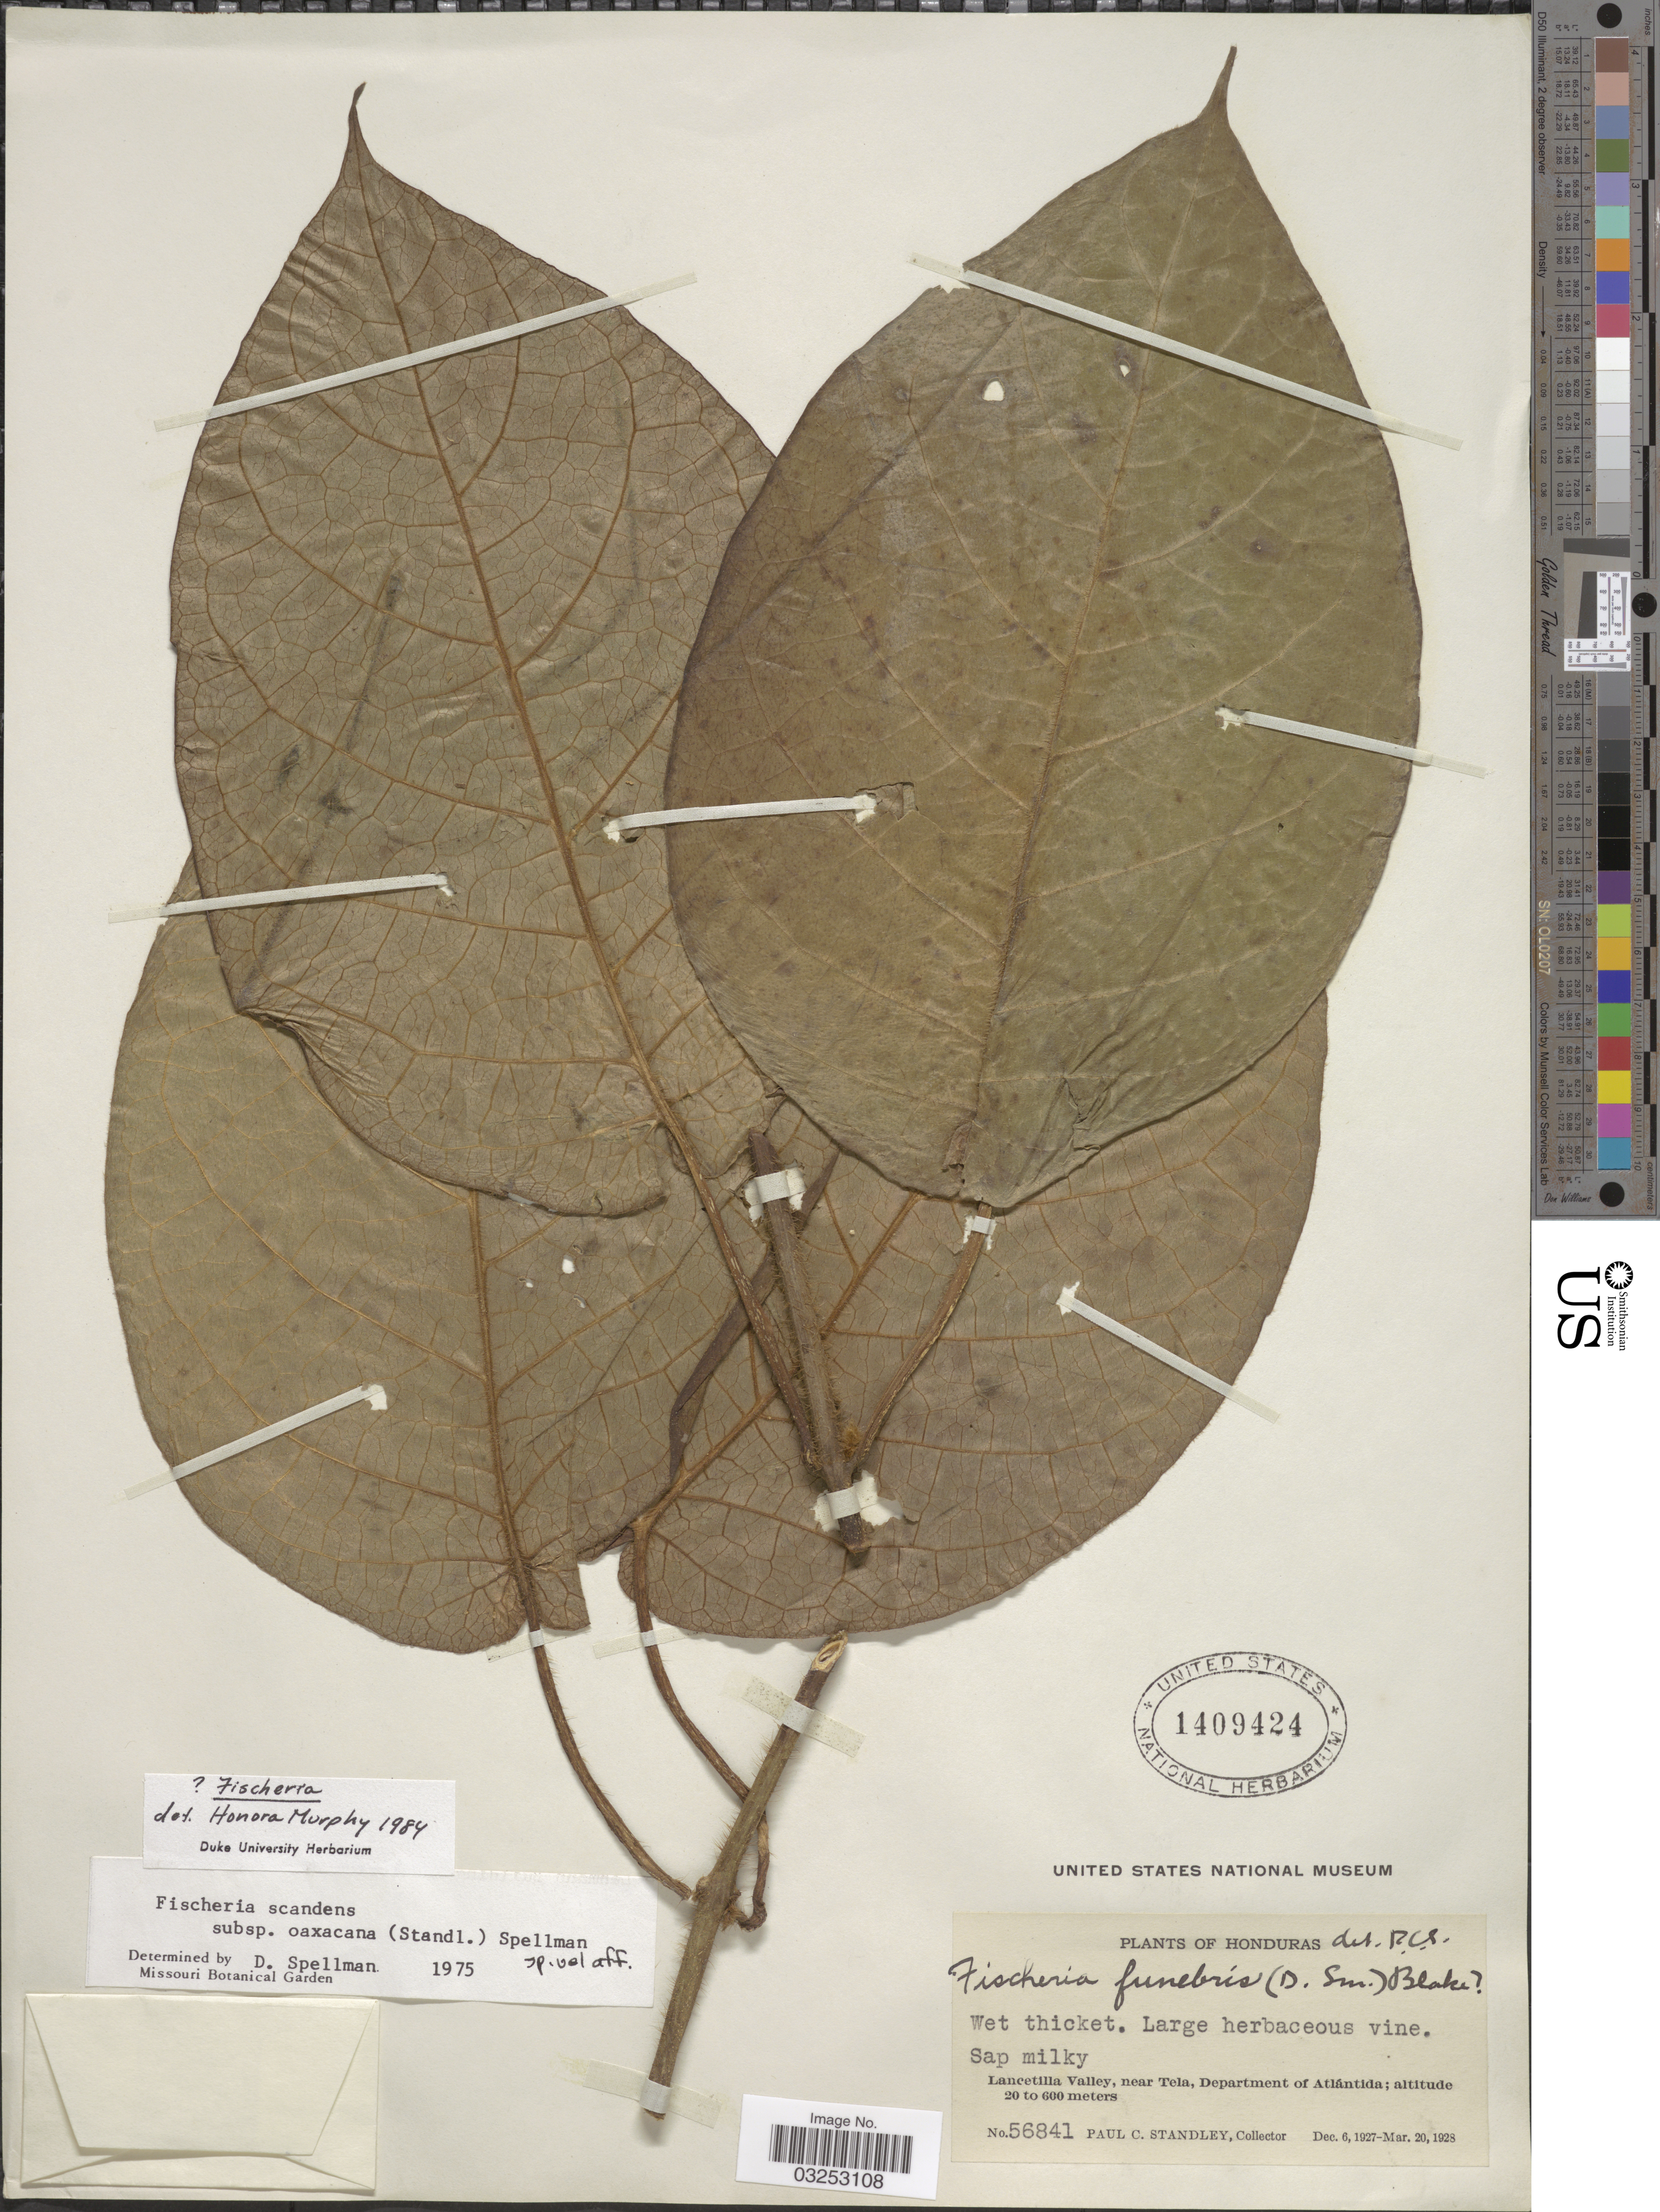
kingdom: Plantae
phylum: Tracheophyta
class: Magnoliopsida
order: Gentianales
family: Apocynaceae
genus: Fischeria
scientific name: Fischeria sp.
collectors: P. C. Standley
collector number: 56841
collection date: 1927-12-06/1928-03-20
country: Honduras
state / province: Atlántida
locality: Lancetilla Valley, near Tela, Department of Atlántida.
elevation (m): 20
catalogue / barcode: US 1409424